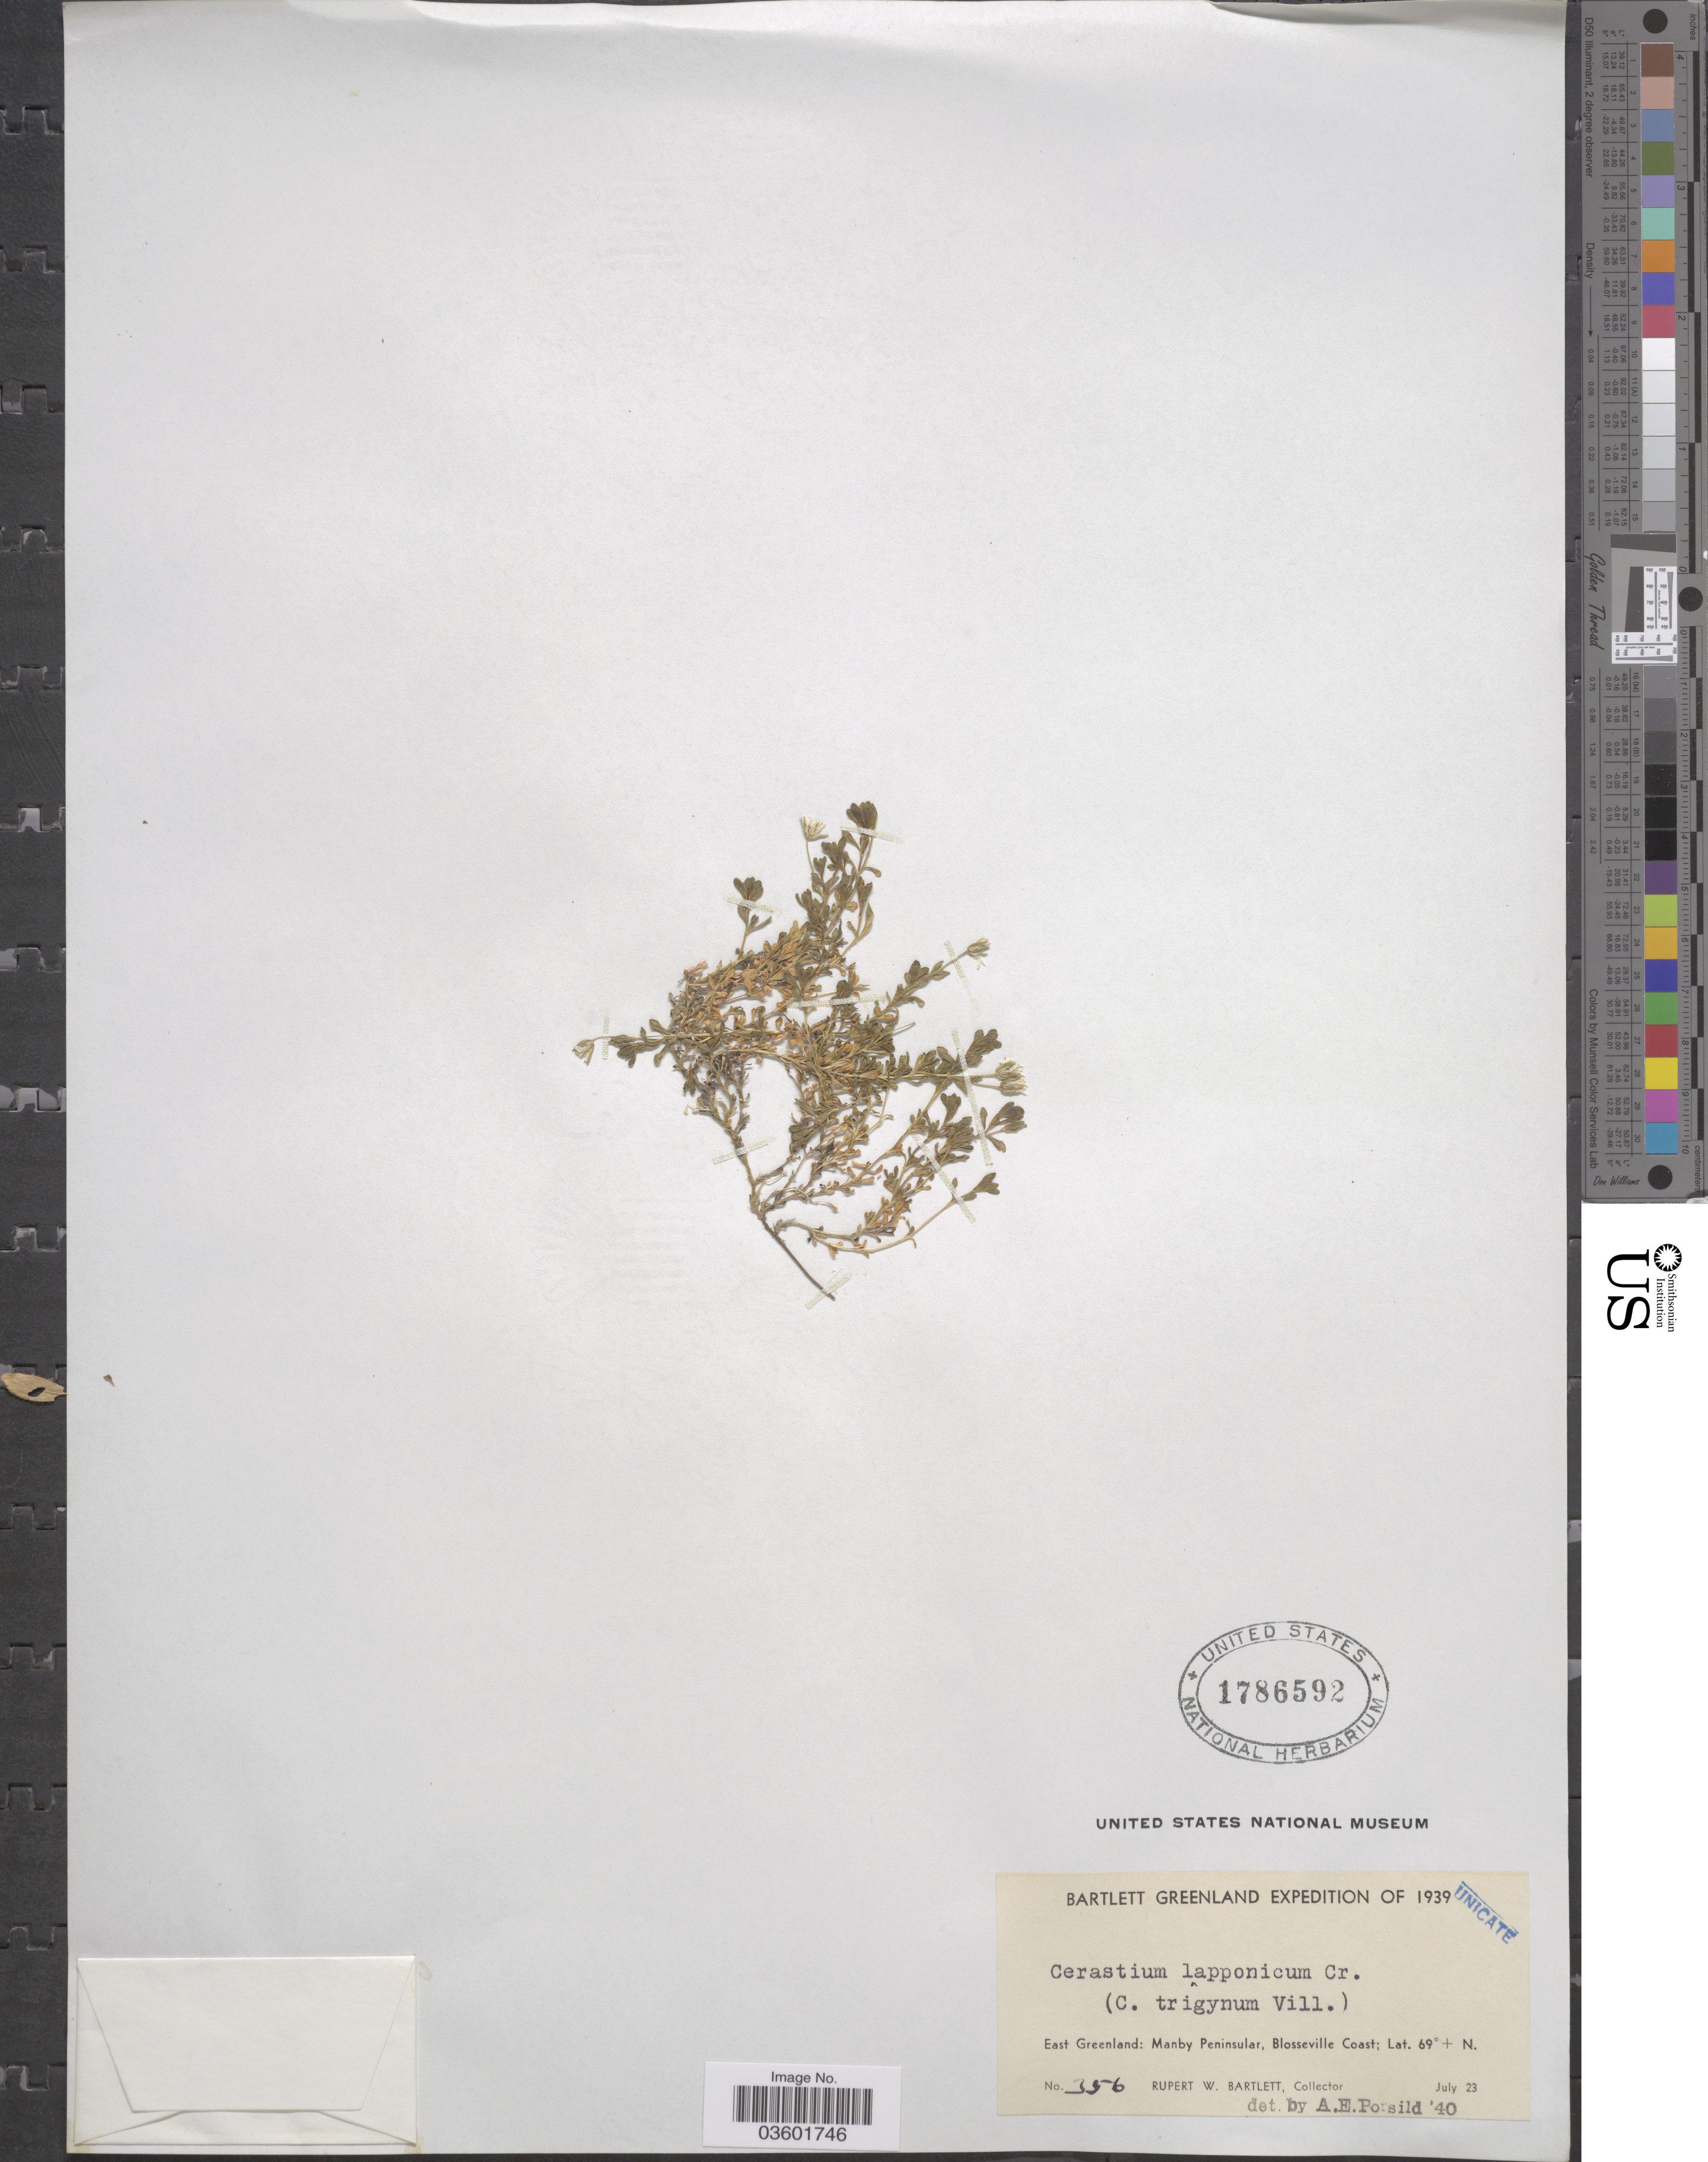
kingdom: Plantae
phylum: Tracheophyta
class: Magnoliopsida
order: Caryophyllales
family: Caryophyllaceae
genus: Cerastium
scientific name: Cerastium cerastoides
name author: (L.) Britton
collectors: R. W. Bartlett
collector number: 356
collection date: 1939-07-23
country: Greenland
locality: East Greenland: Manby Peninsular, Blosseville Coast.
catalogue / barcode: US 1786592